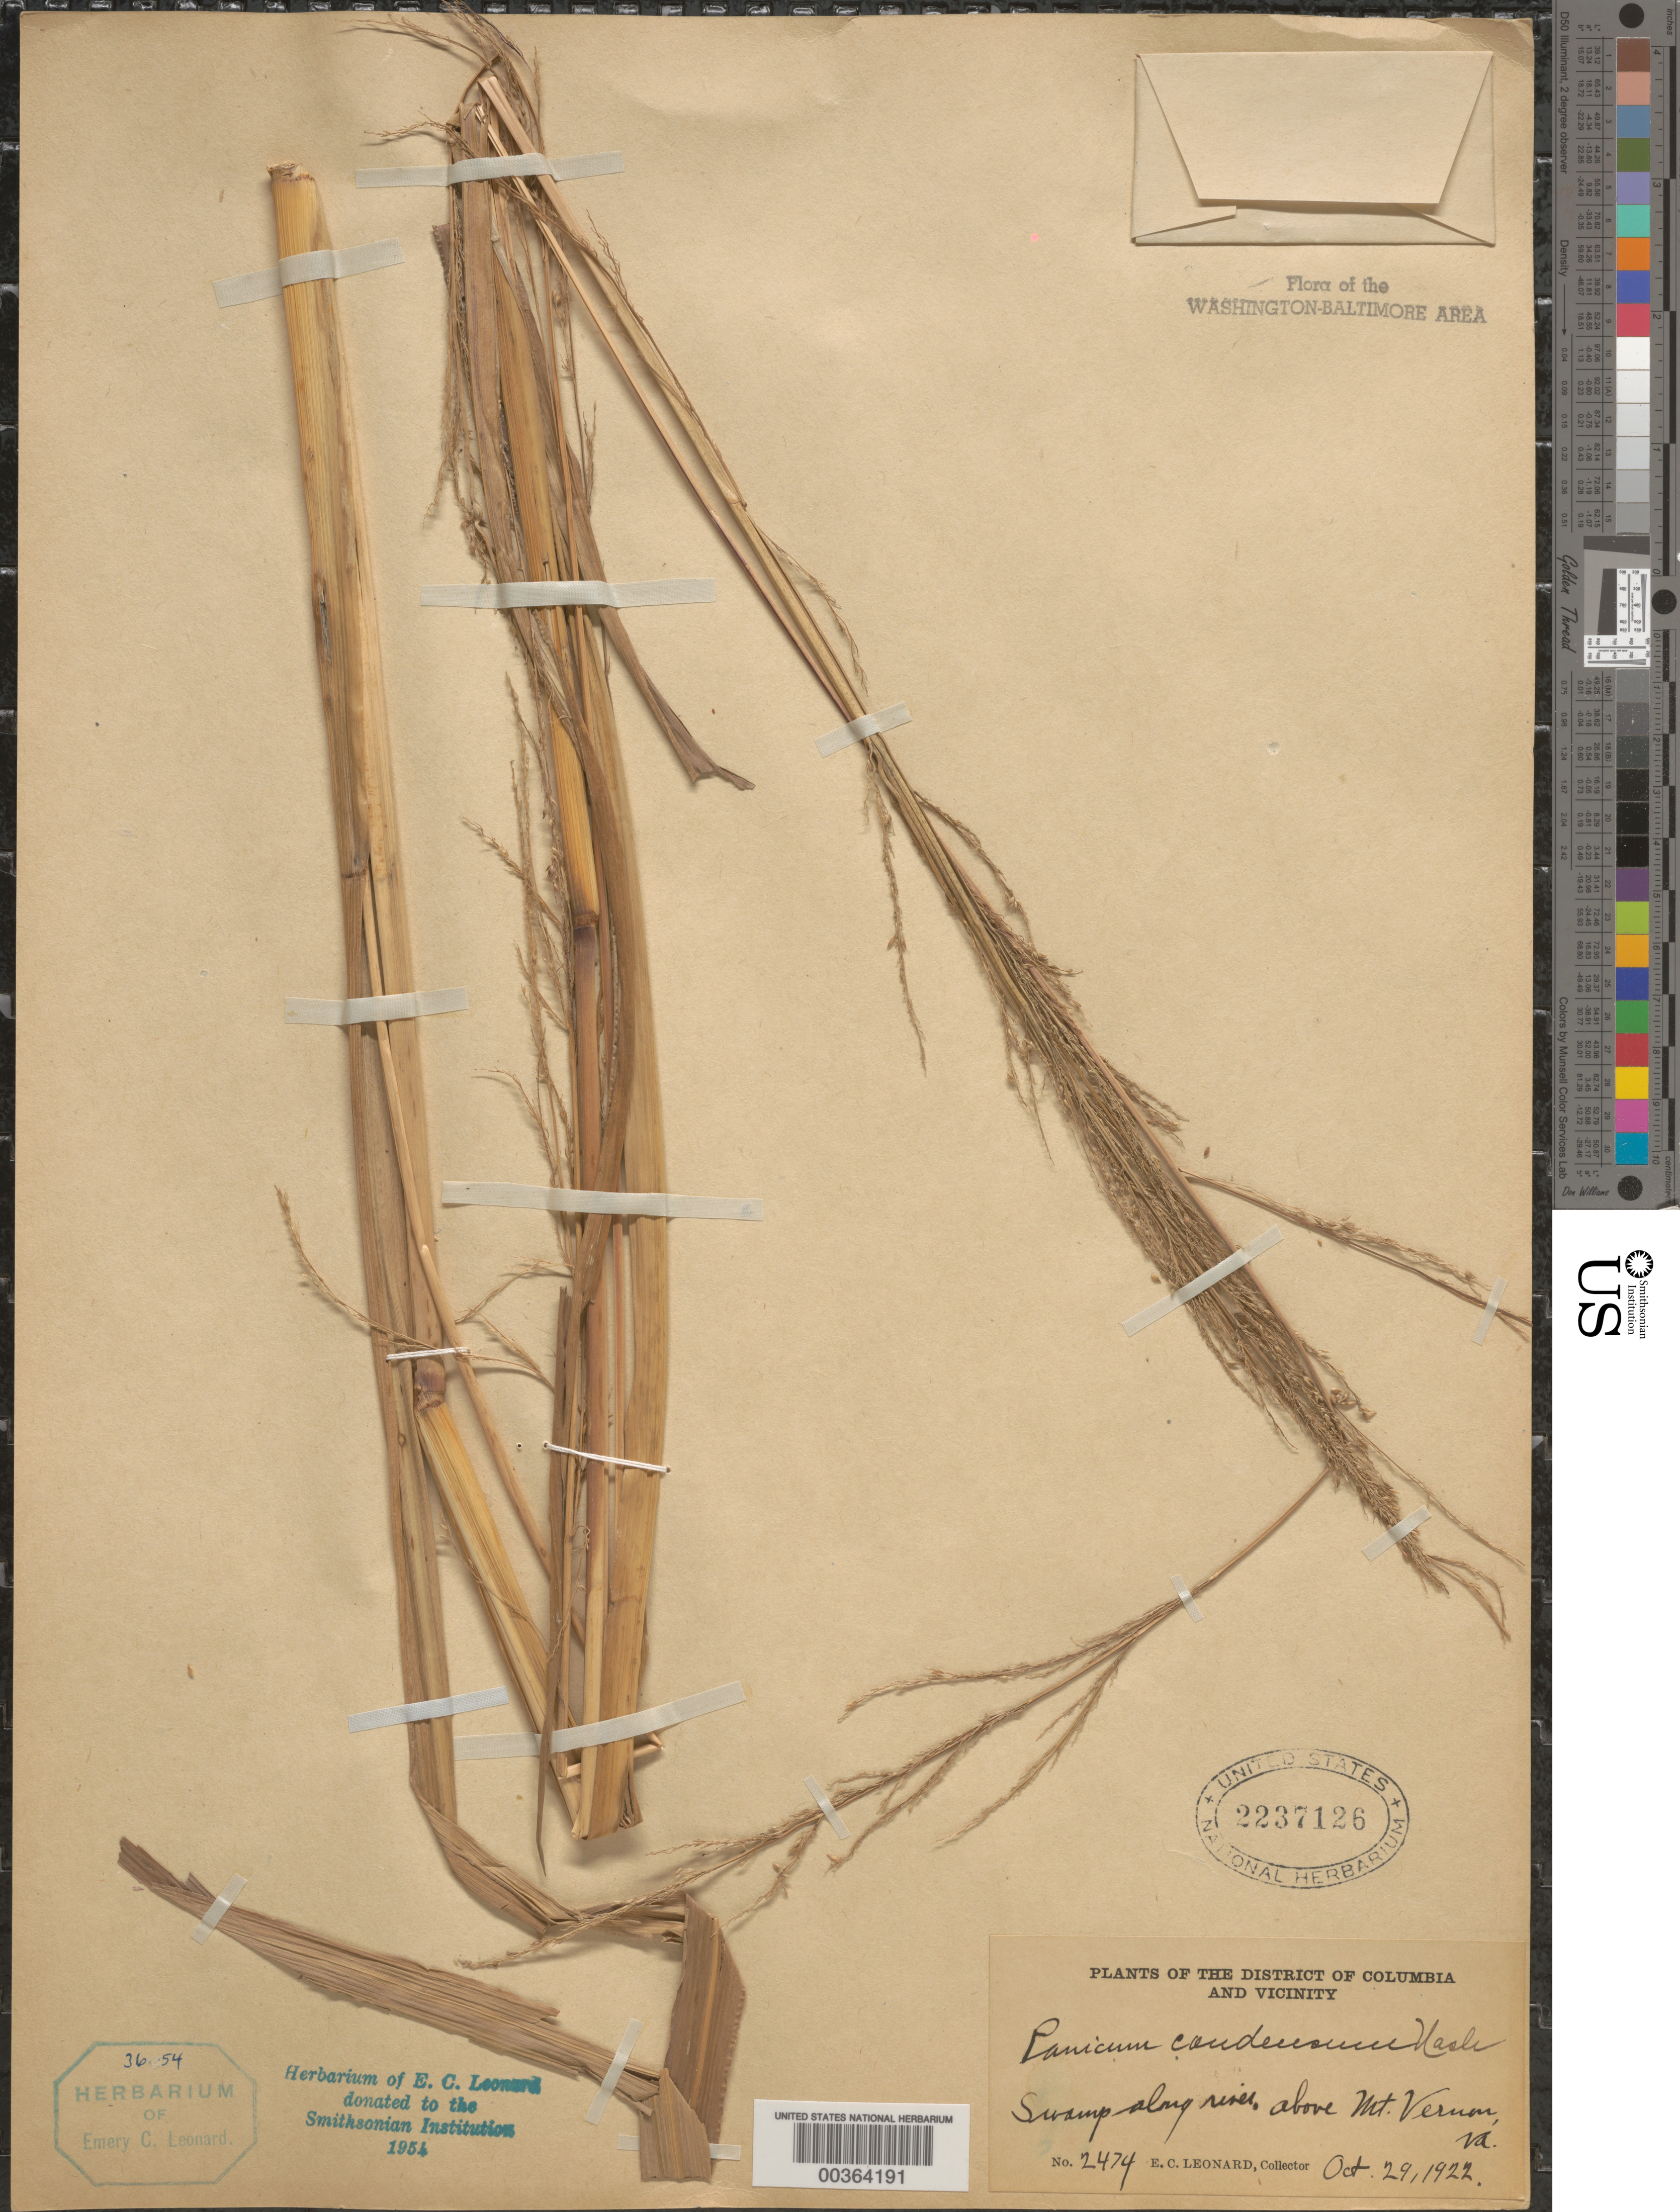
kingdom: Plantae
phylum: Tracheophyta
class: Liliopsida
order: Poales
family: Poaceae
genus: Coleataenia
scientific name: Coleataenia rigidula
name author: (Bosc ex Nees) LeBlond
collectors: E. C. Leonard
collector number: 2474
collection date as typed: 20 Oct 1922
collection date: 1922-10-20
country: United States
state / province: Virginia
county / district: Fairfax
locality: Above Mt Vernon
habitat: Swamp along river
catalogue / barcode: US 2237126